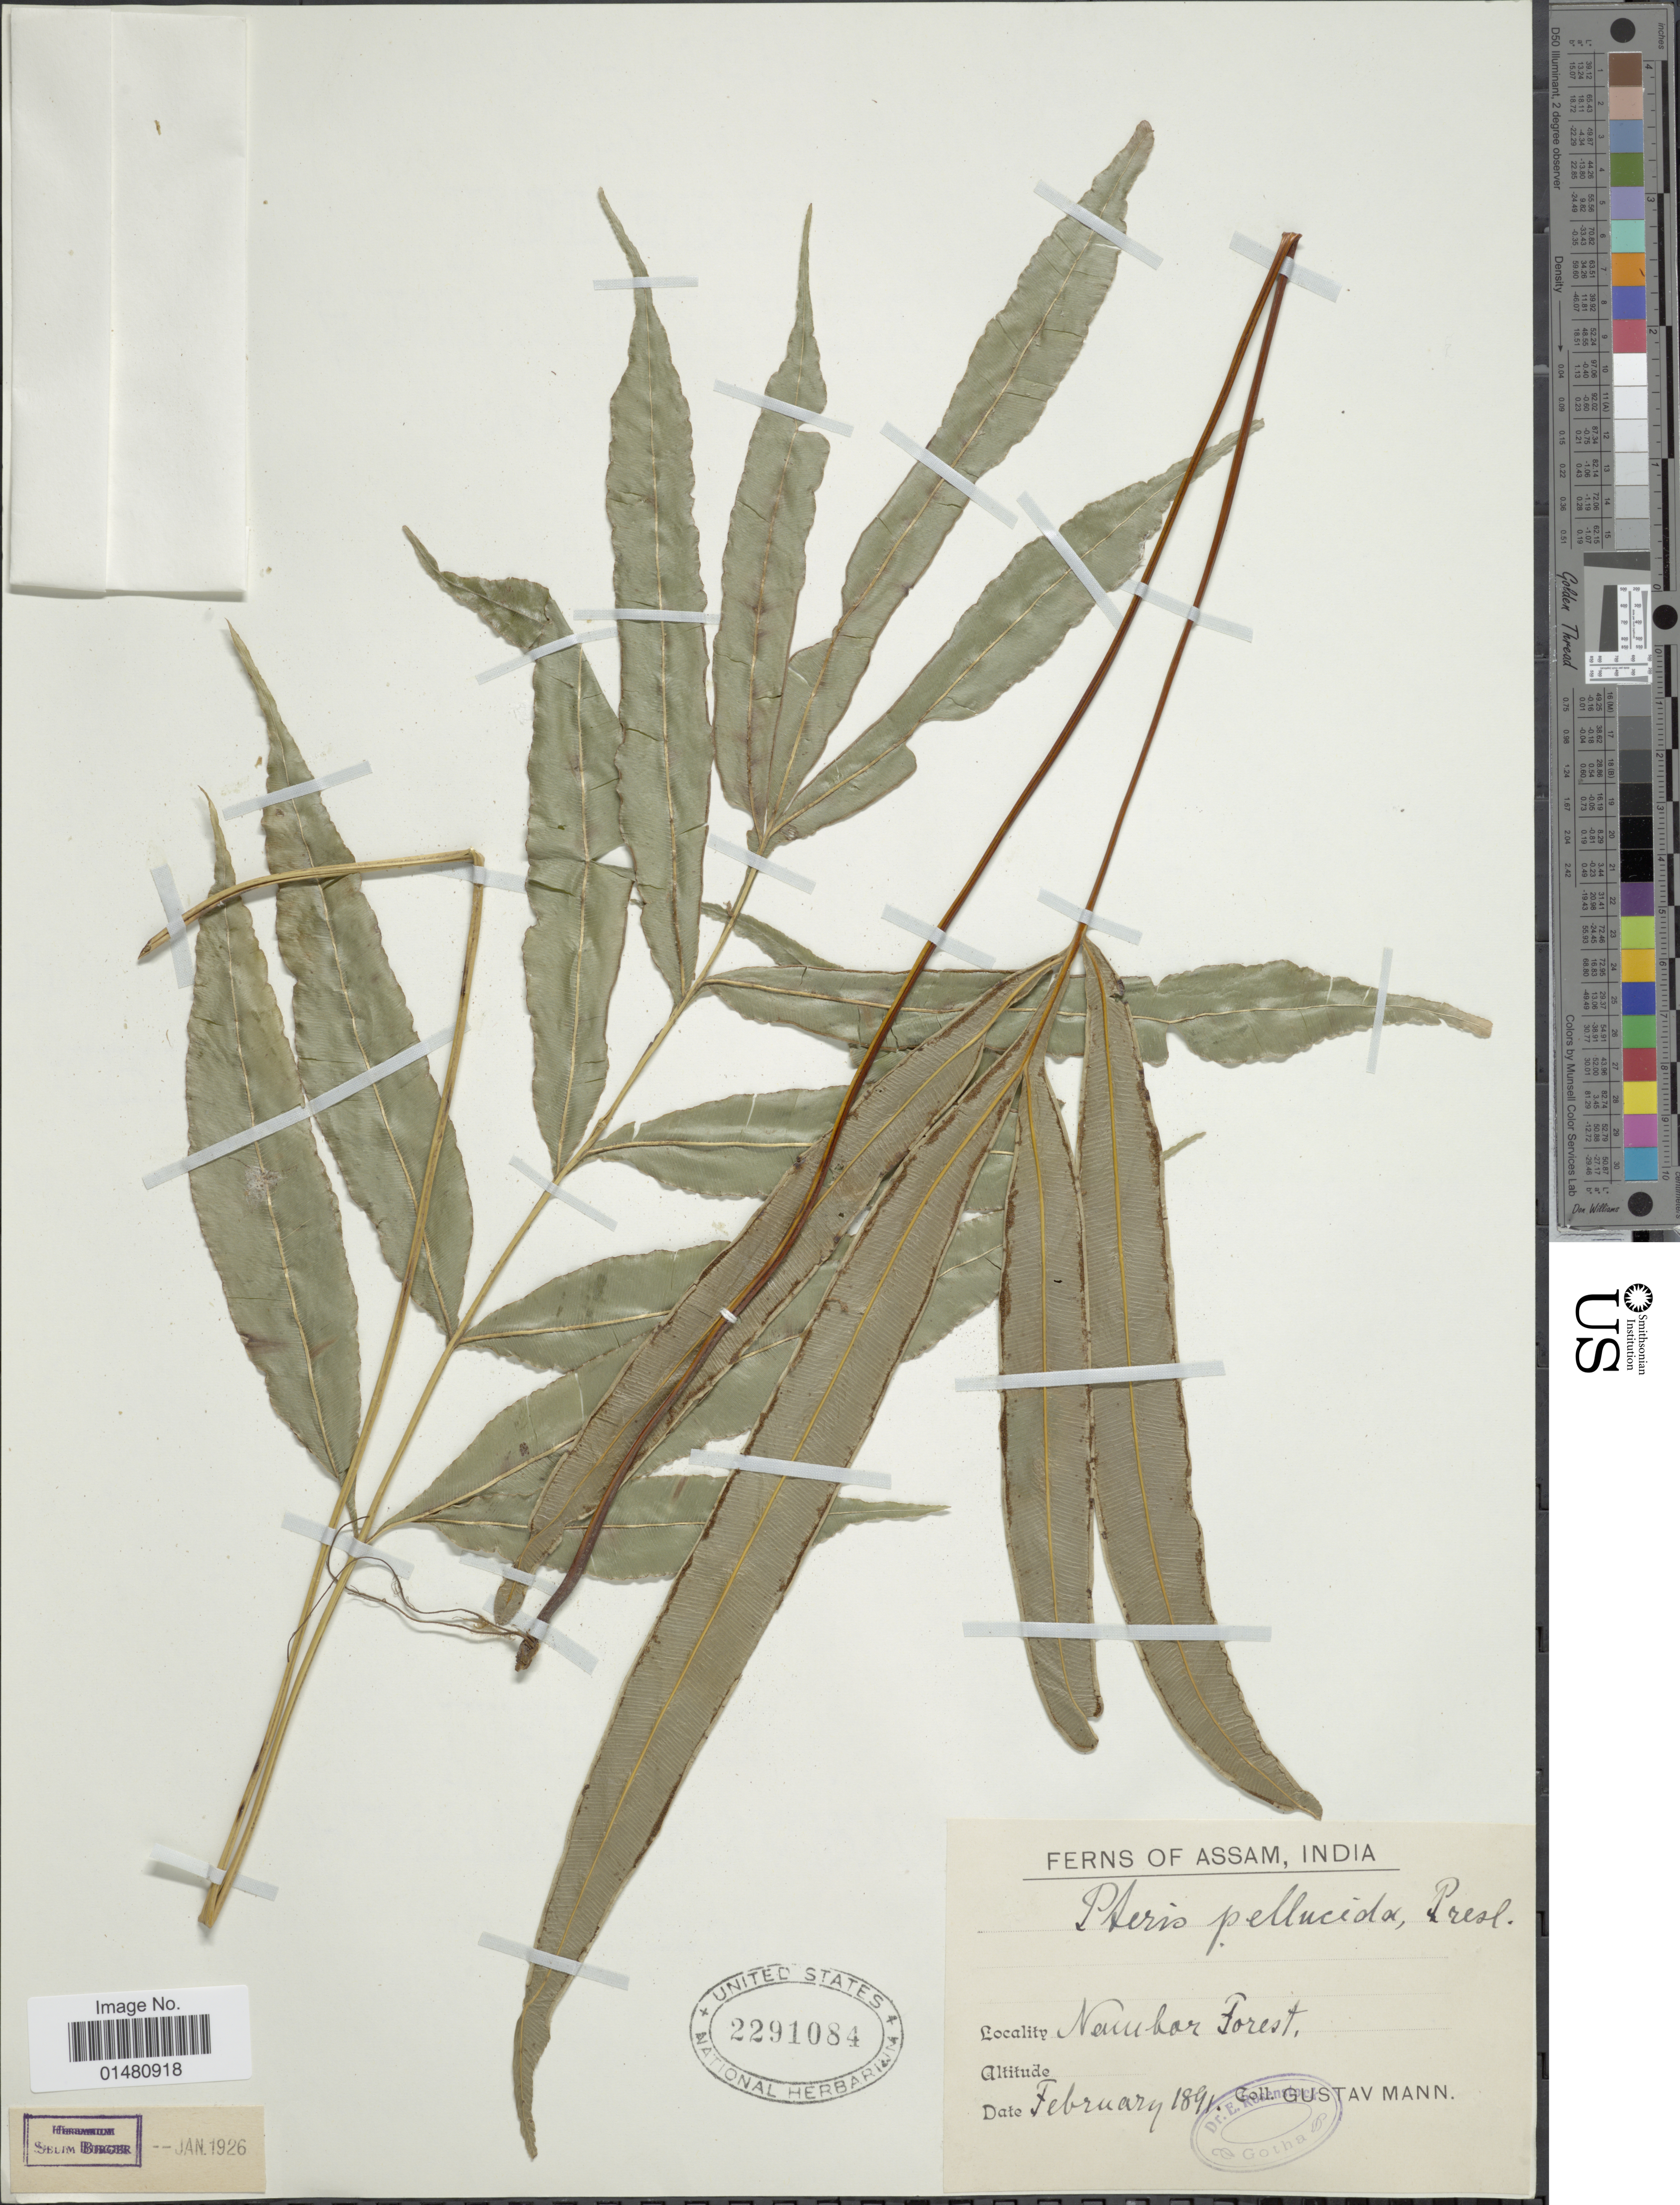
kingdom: Plantae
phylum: Tracheophyta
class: Polypodiopsida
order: Polypodiales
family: Pteridaceae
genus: Pteris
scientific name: Pteris pellucida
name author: C. Presl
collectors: G. Mann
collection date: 1891-02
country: India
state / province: Assam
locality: Namkor Forest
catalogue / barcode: US 2291084